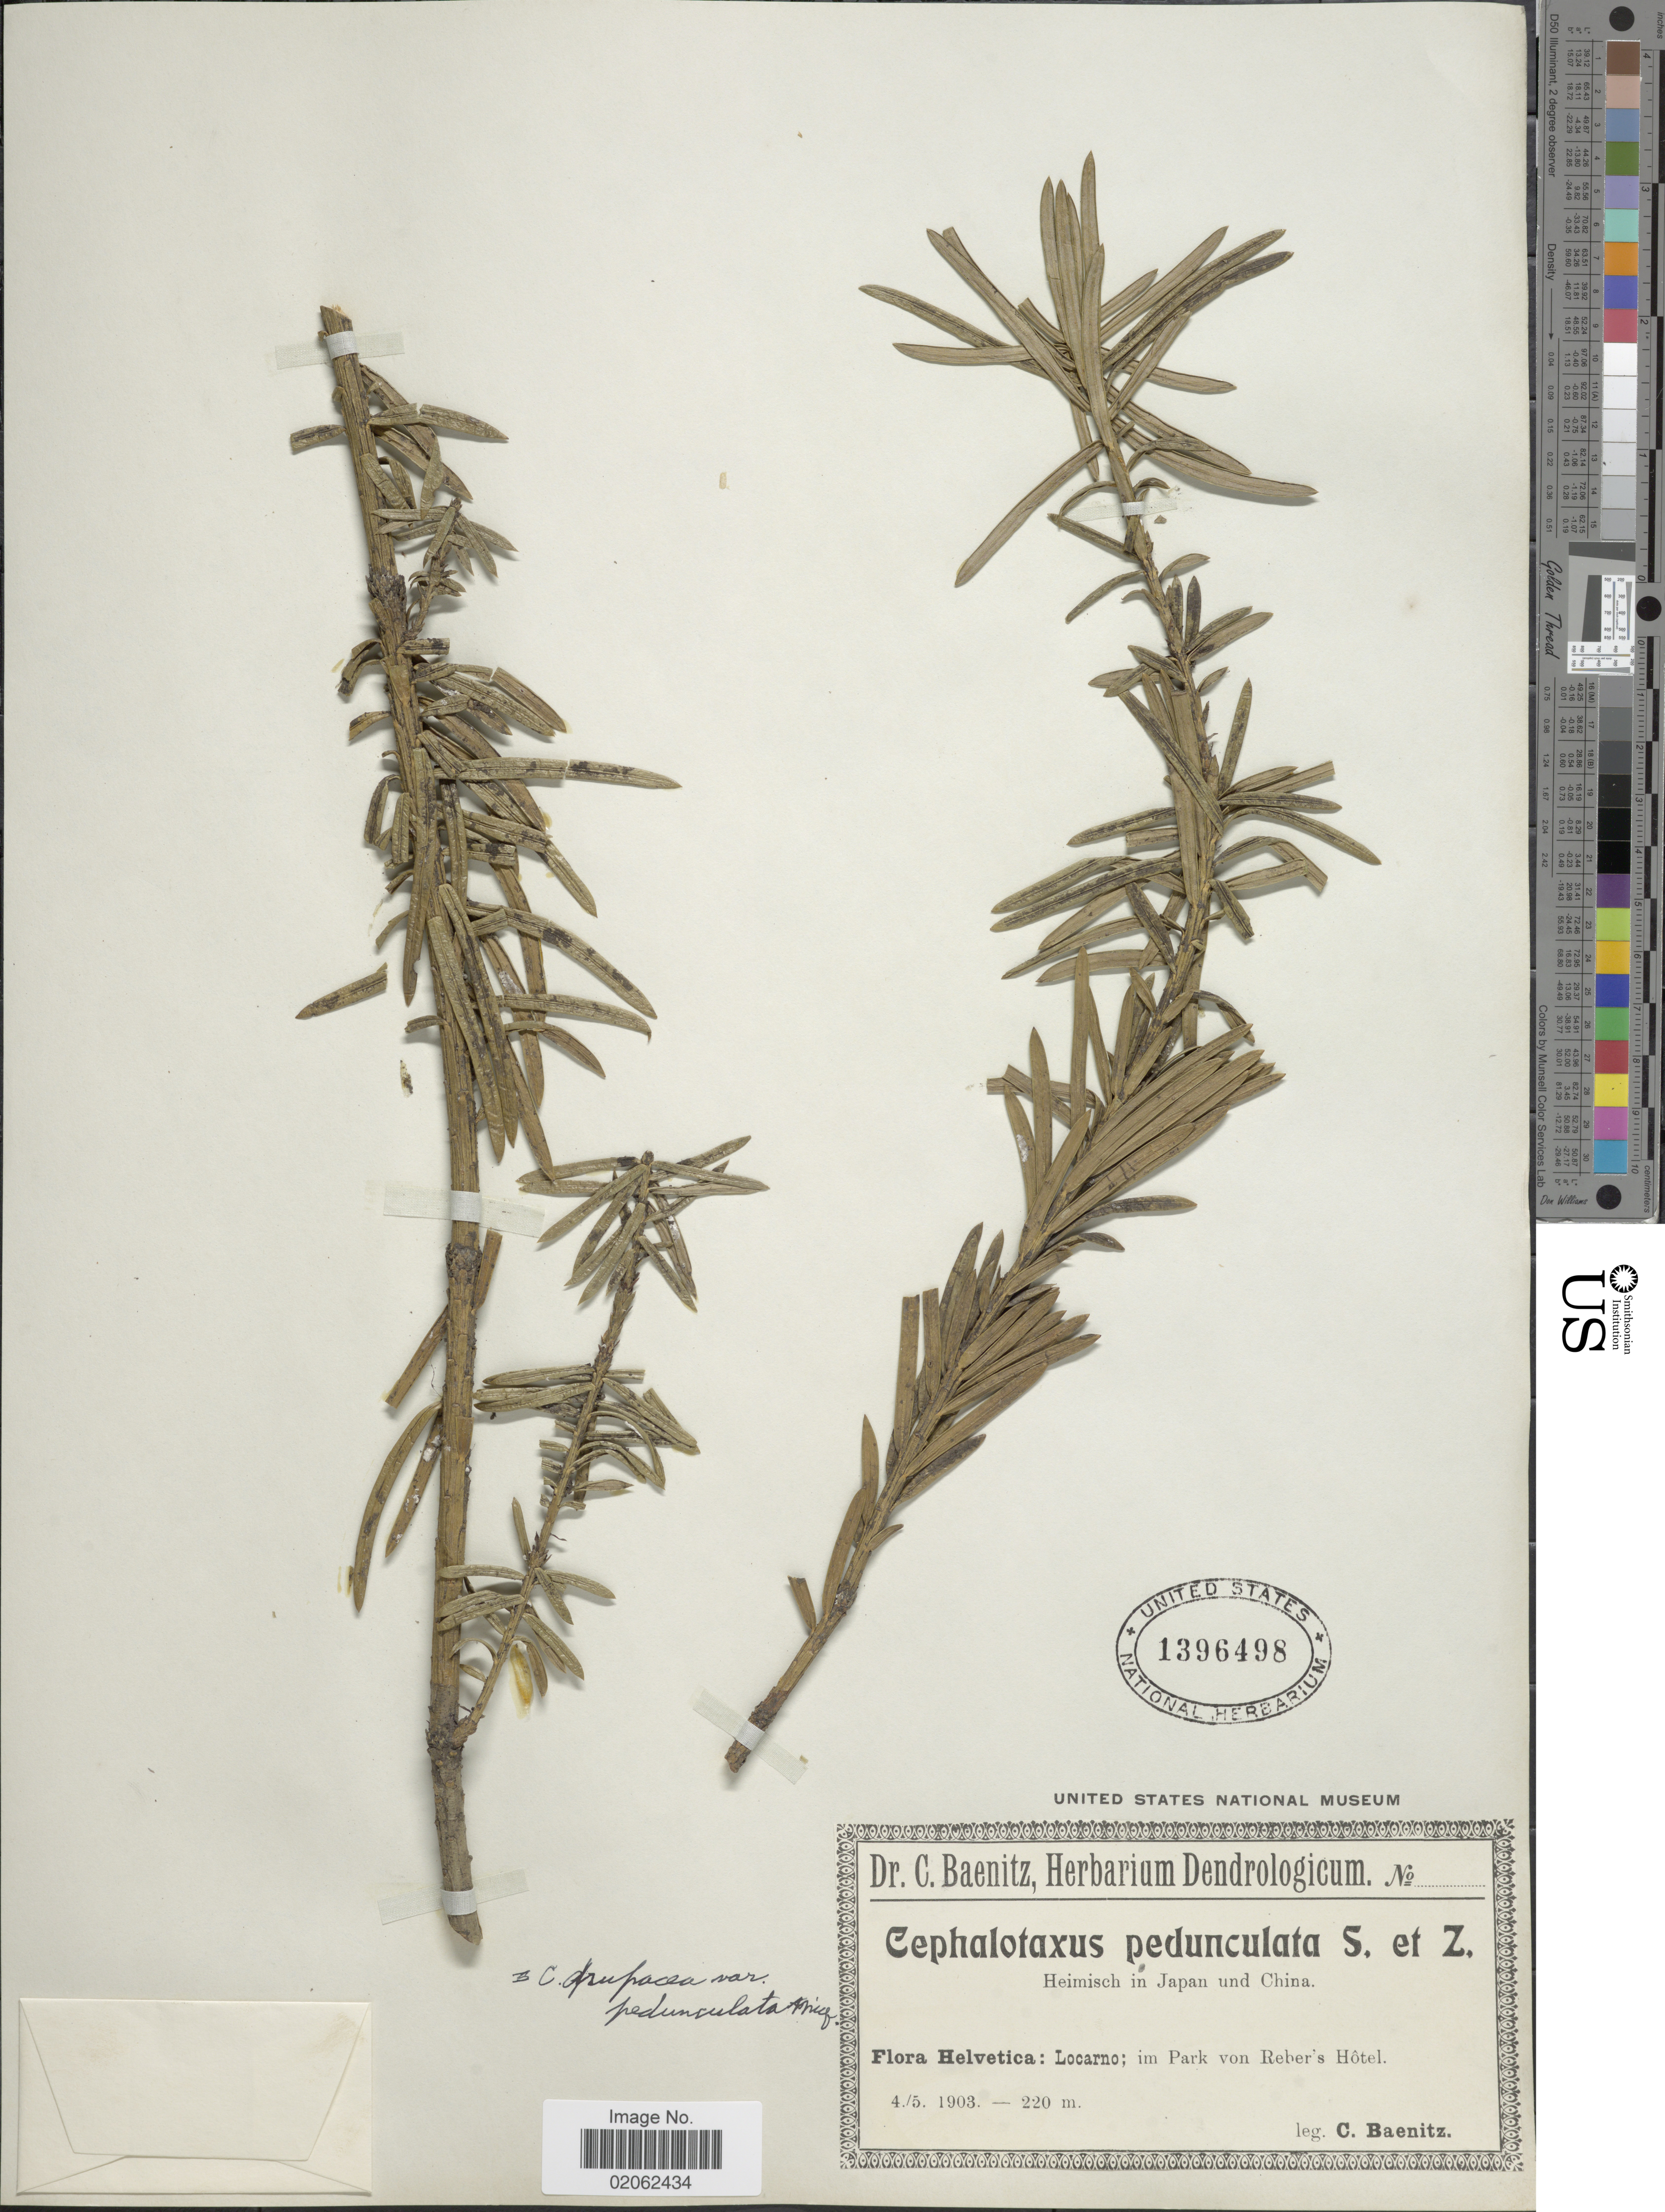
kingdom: Plantae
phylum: Tracheophyta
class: Pinopsida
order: Pinales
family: Cephalotaxaceae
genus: Cephalotaxus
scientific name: Cephalotaxus drupacea var. pedunculata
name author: (Siebold & Zucc.) Miq.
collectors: C. G. Baenitz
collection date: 1903-05-05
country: Switzerland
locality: Helvetica: Locarno; im Park von Reber's Hotel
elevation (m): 220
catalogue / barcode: US 1396498